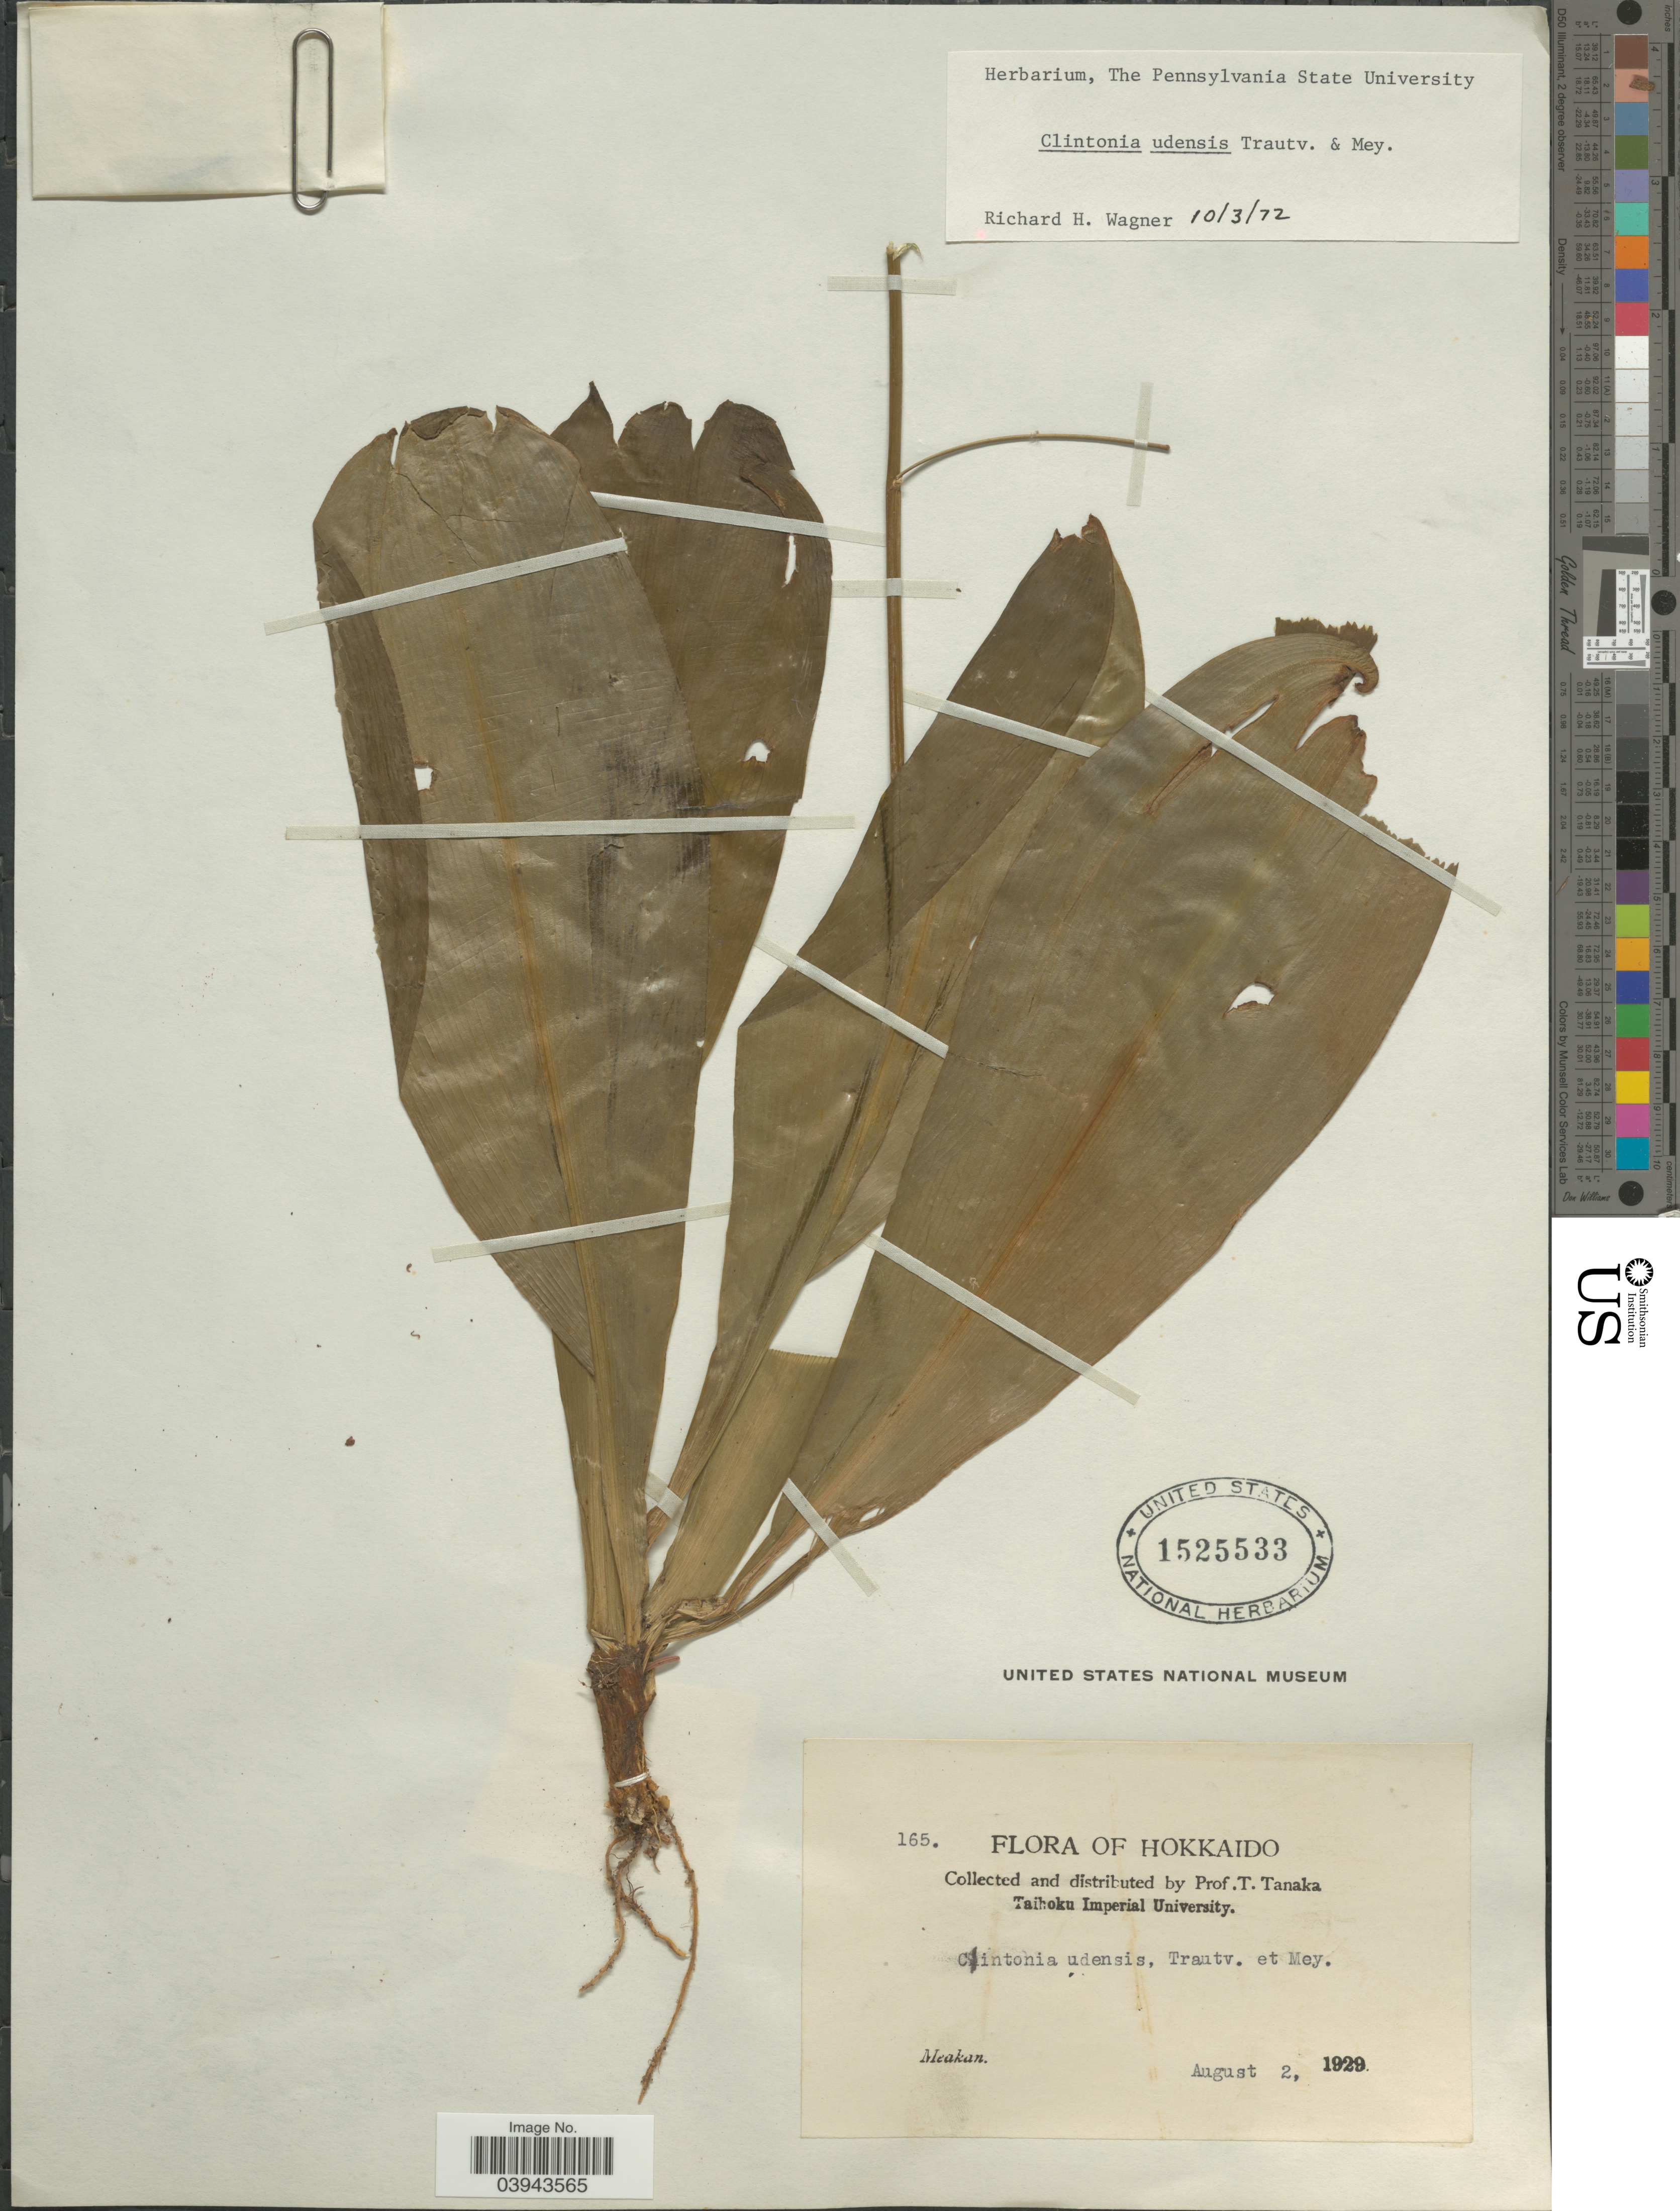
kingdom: Plantae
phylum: Tracheophyta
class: Liliopsida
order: Liliales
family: Liliaceae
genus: Clintonia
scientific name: Clintonia udensis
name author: Trautv. & C.A. Mey.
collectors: T. Tanaka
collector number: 165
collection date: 1929-08-02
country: Japan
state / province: Hokkaidō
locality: Meakan.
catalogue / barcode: US 1525533